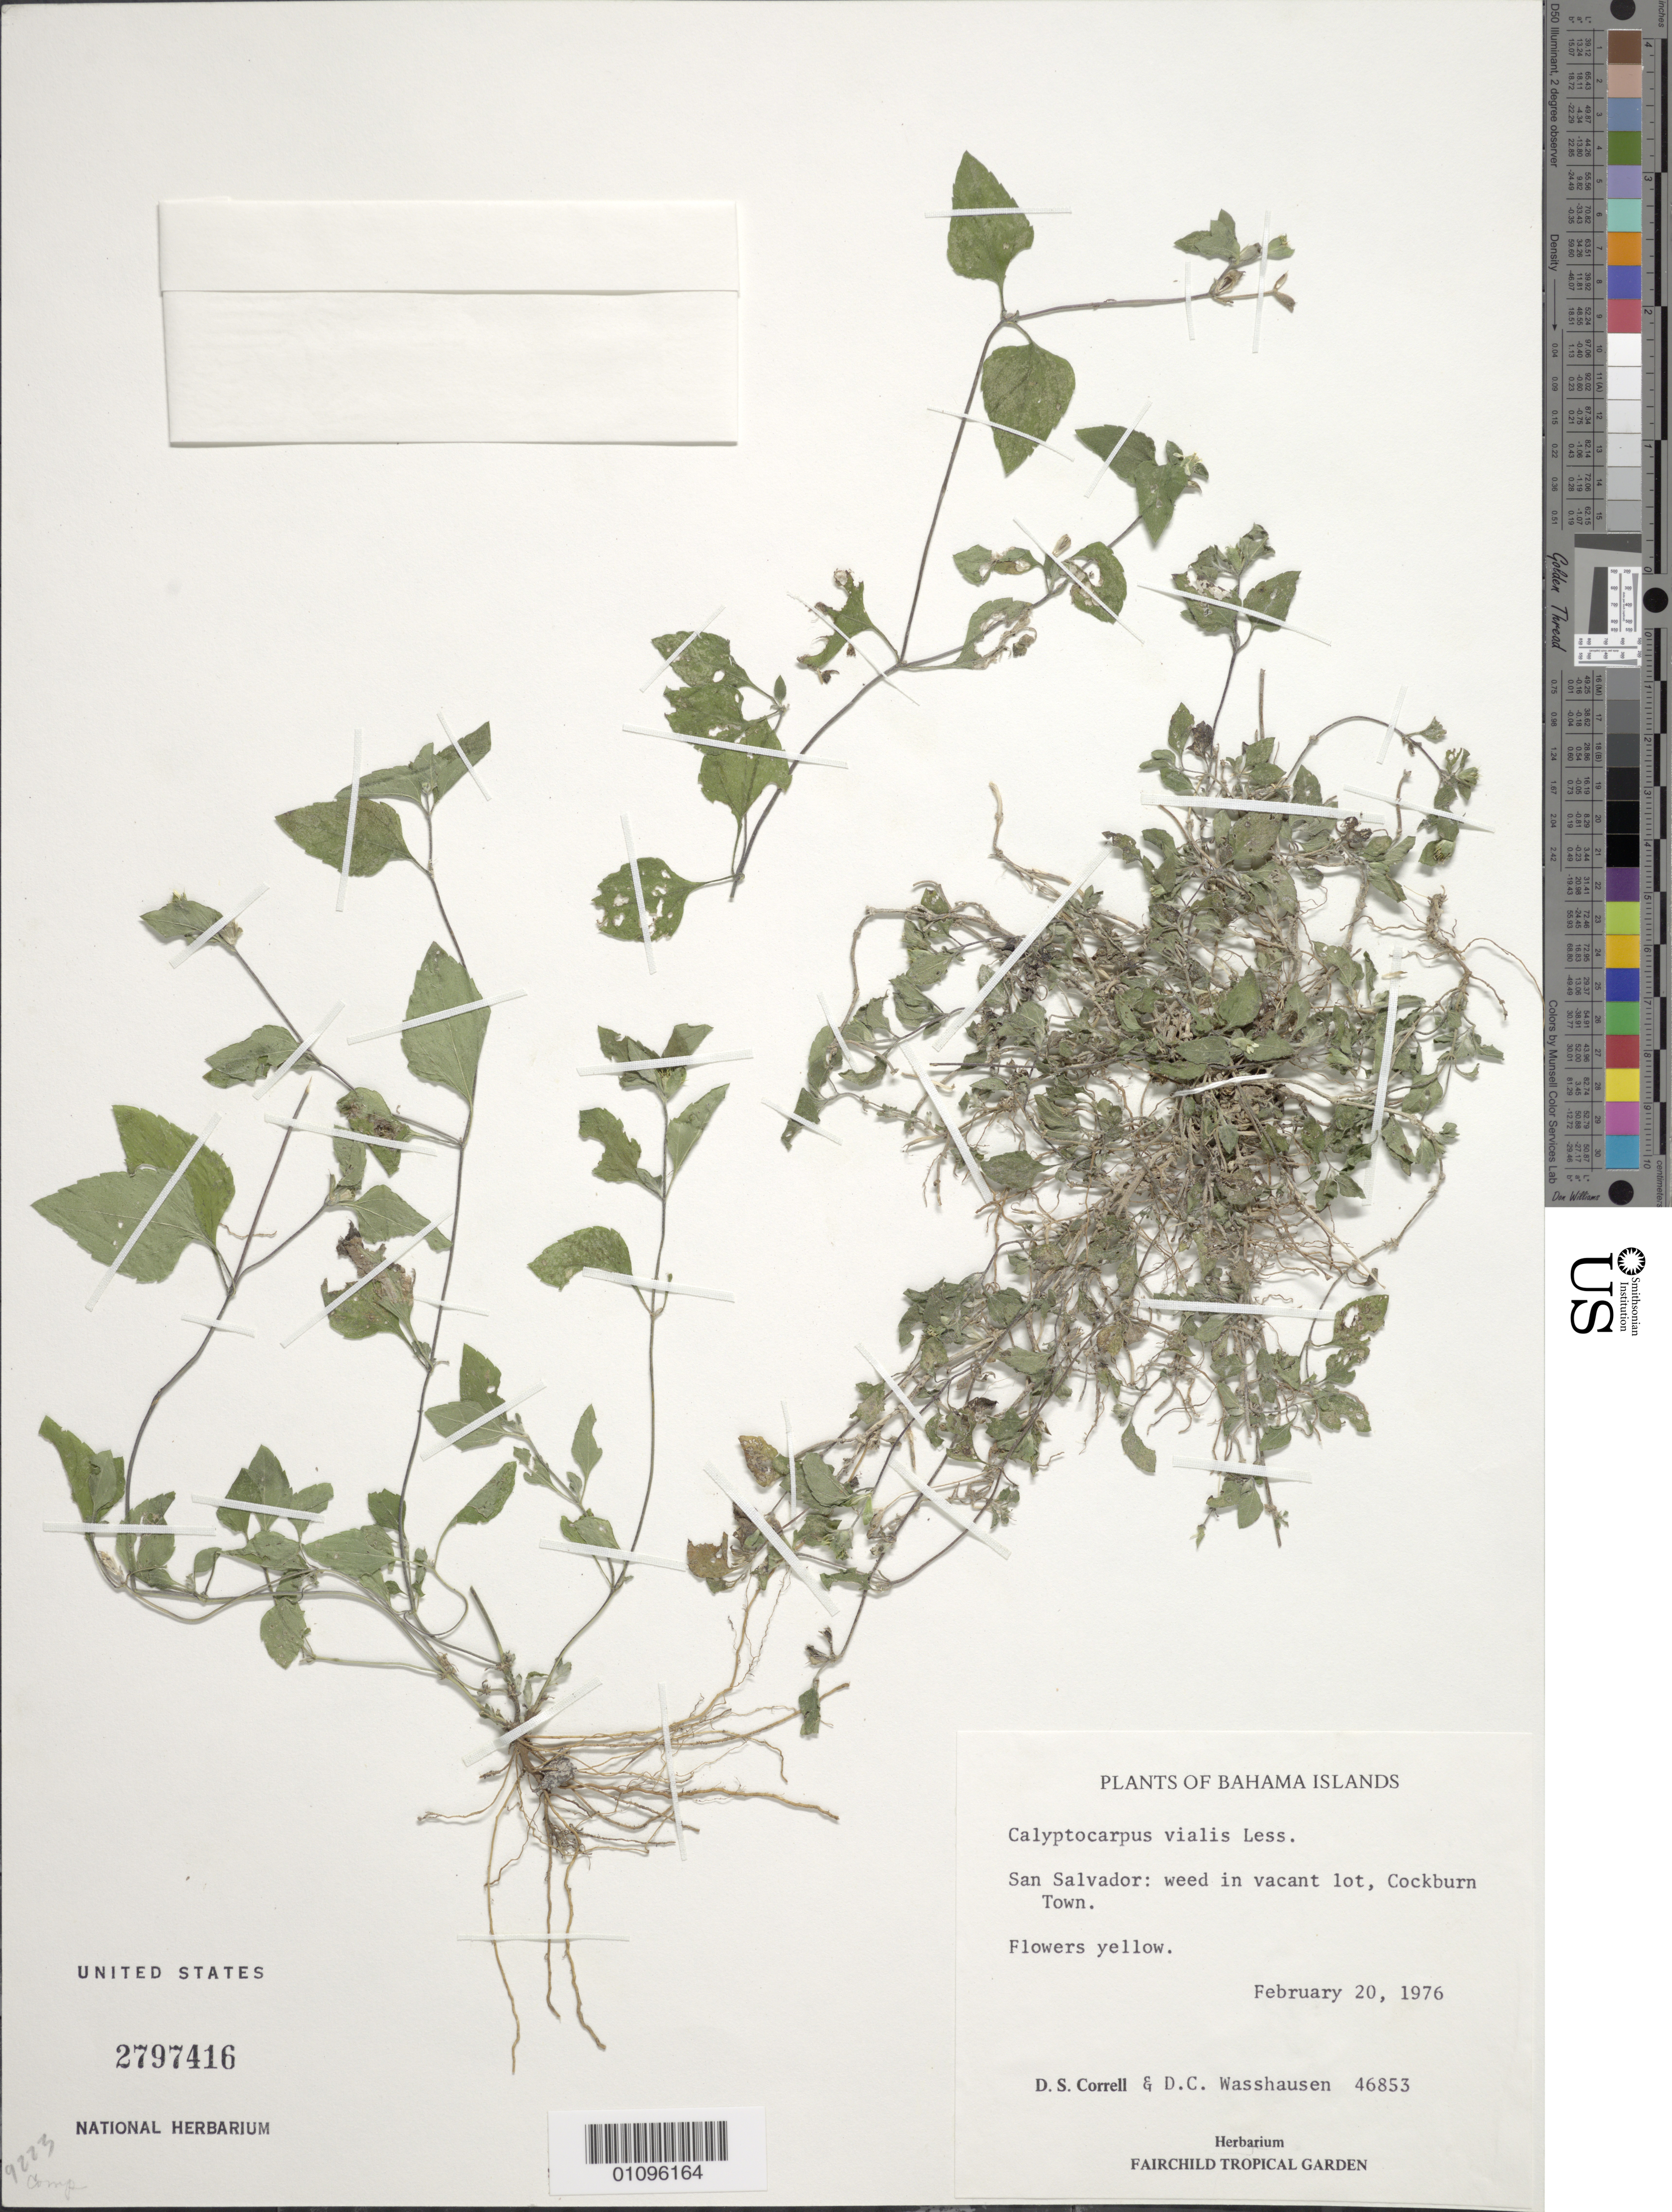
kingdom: Plantae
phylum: Tracheophyta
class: Magnoliopsida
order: Asterales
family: Asteraceae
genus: Calyptocarpus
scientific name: Calyptocarpus vialis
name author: Less.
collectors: D. S. Correll & D. C. Wasshausen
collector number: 46853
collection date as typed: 20 Feb 1976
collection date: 1976-02-20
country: Bahamas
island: San Salvador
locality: Cockburn Town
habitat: In vacant lot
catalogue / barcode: US 2797416